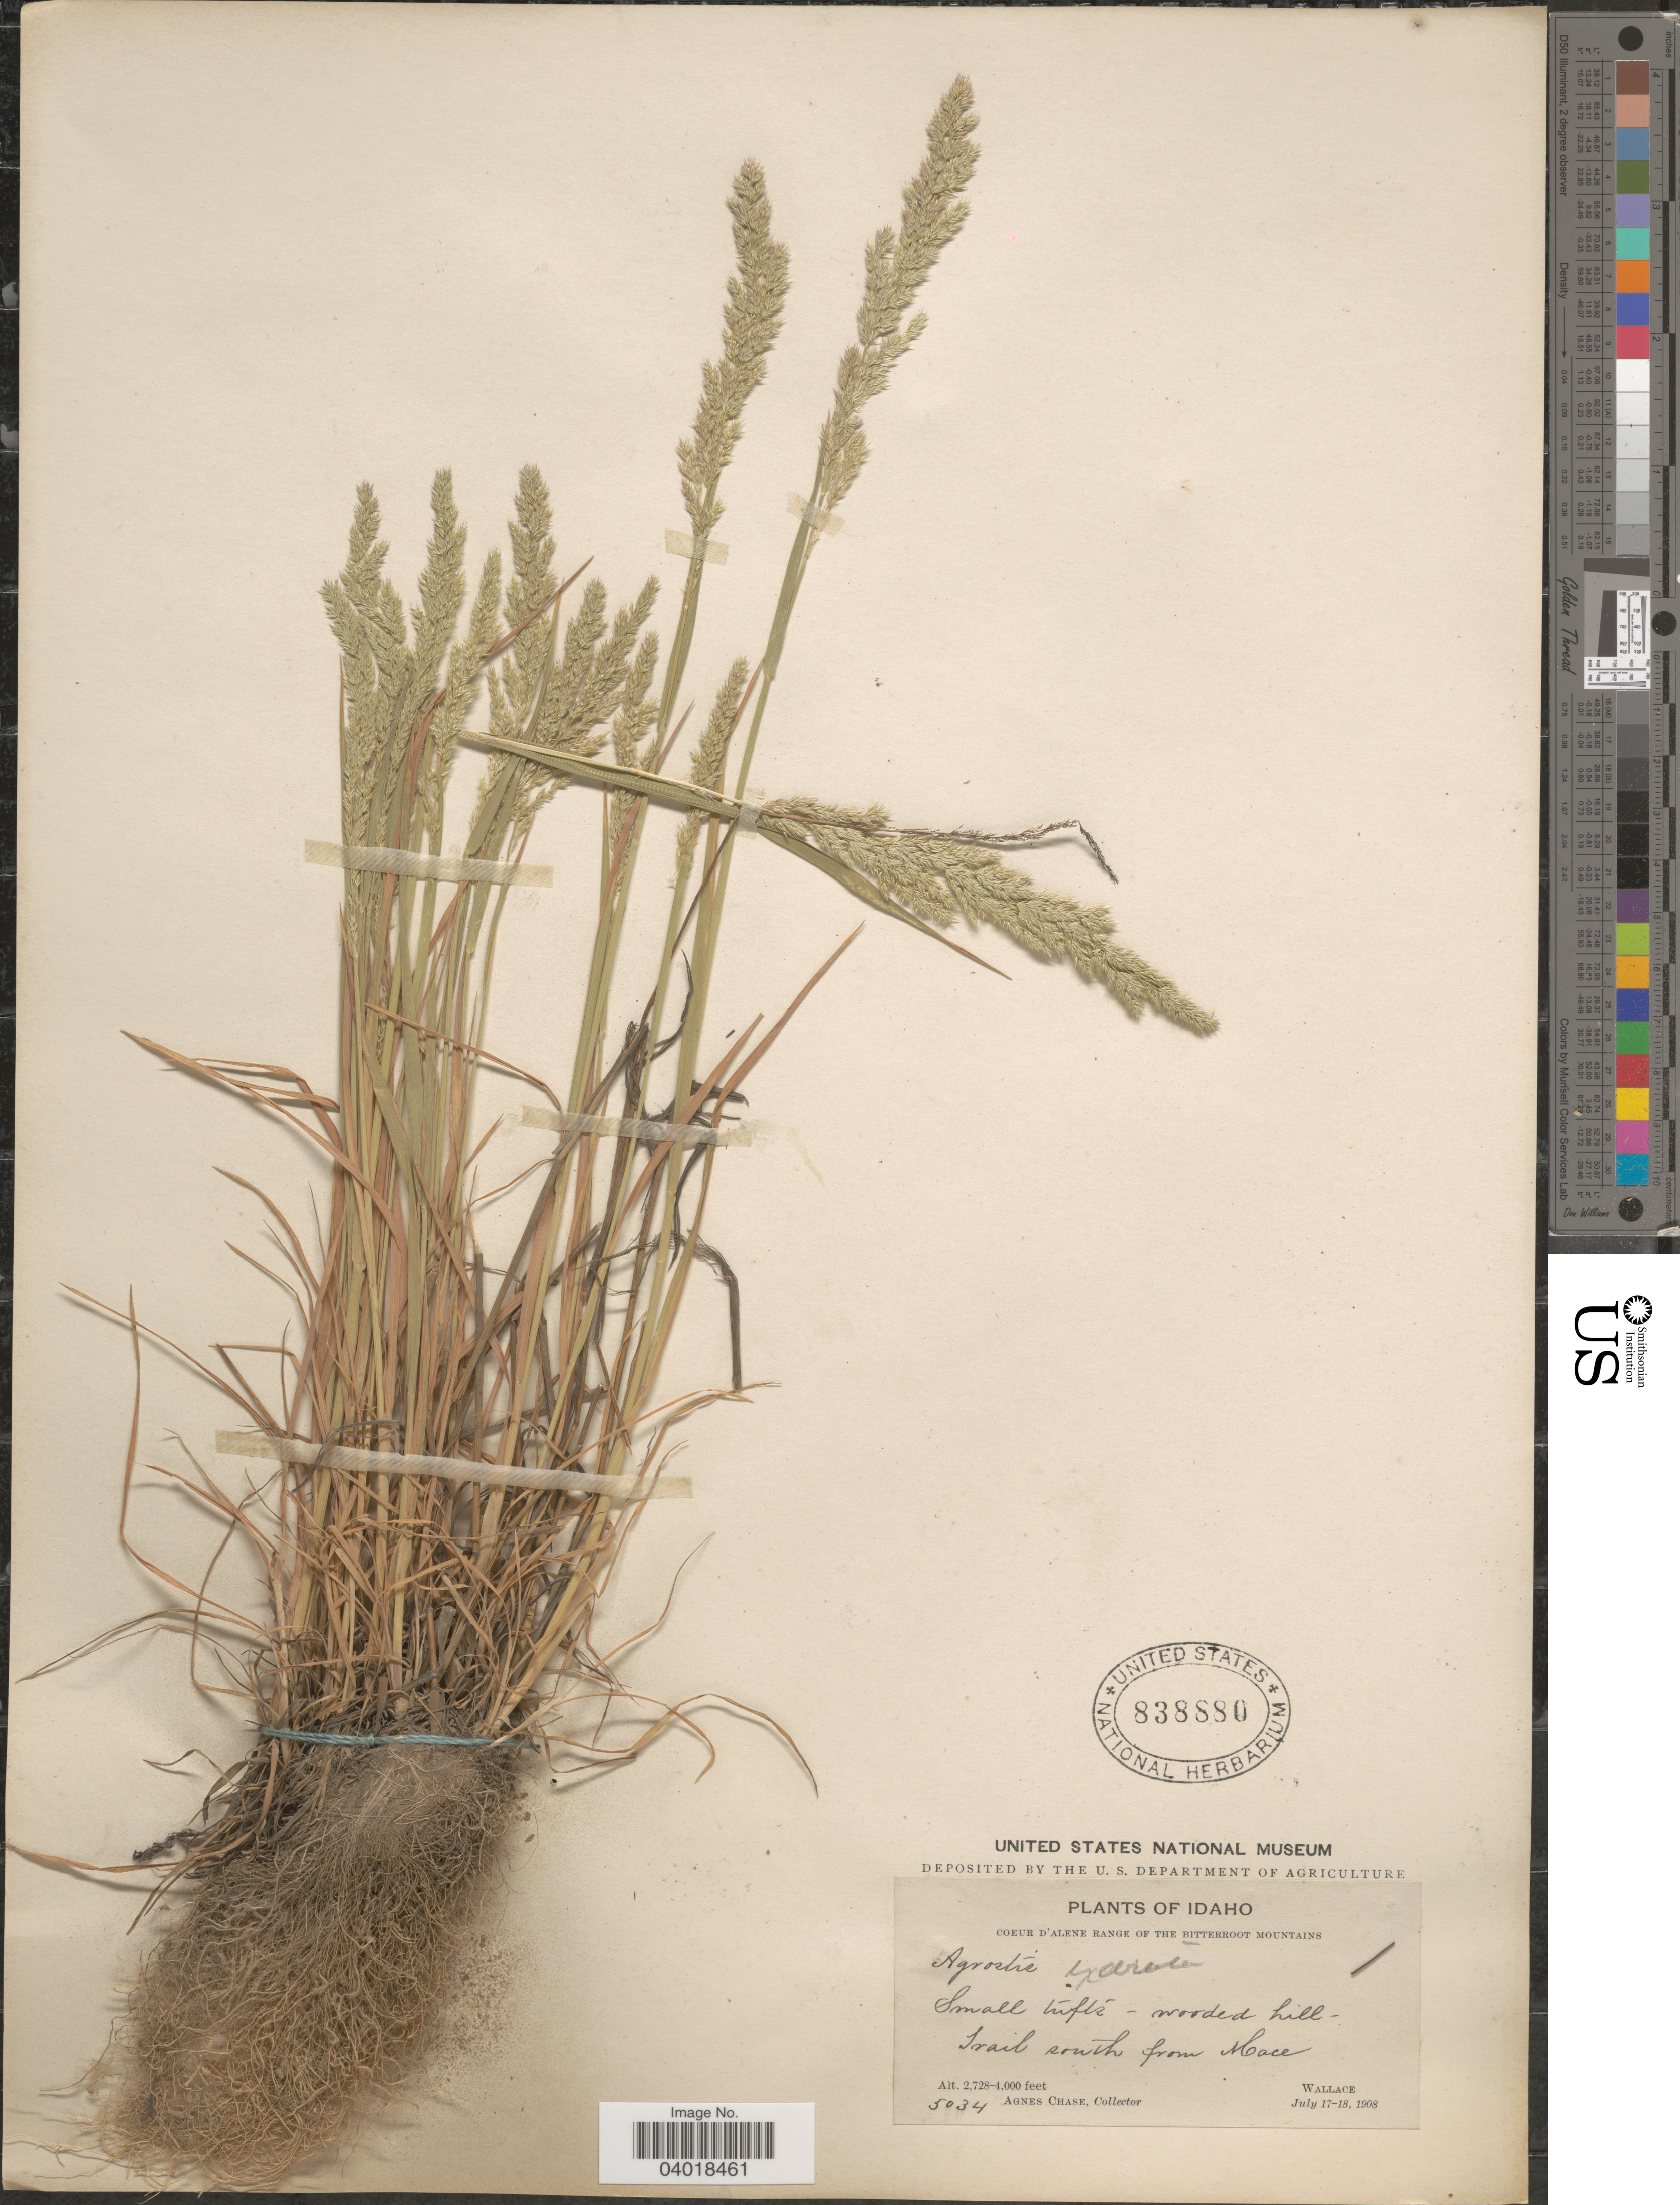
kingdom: Plantae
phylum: Tracheophyta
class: Liliopsida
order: Poales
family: Poaceae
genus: Agrostis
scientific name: Agrostis exarata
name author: Trin.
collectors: A. Chase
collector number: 5034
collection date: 1908-07-17/1908-07-18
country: United States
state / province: Idaho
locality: Coeur d'Alene Range of the Bitterroot Mountains. Trail south from Mace. Wallace.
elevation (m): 831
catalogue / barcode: US 838880